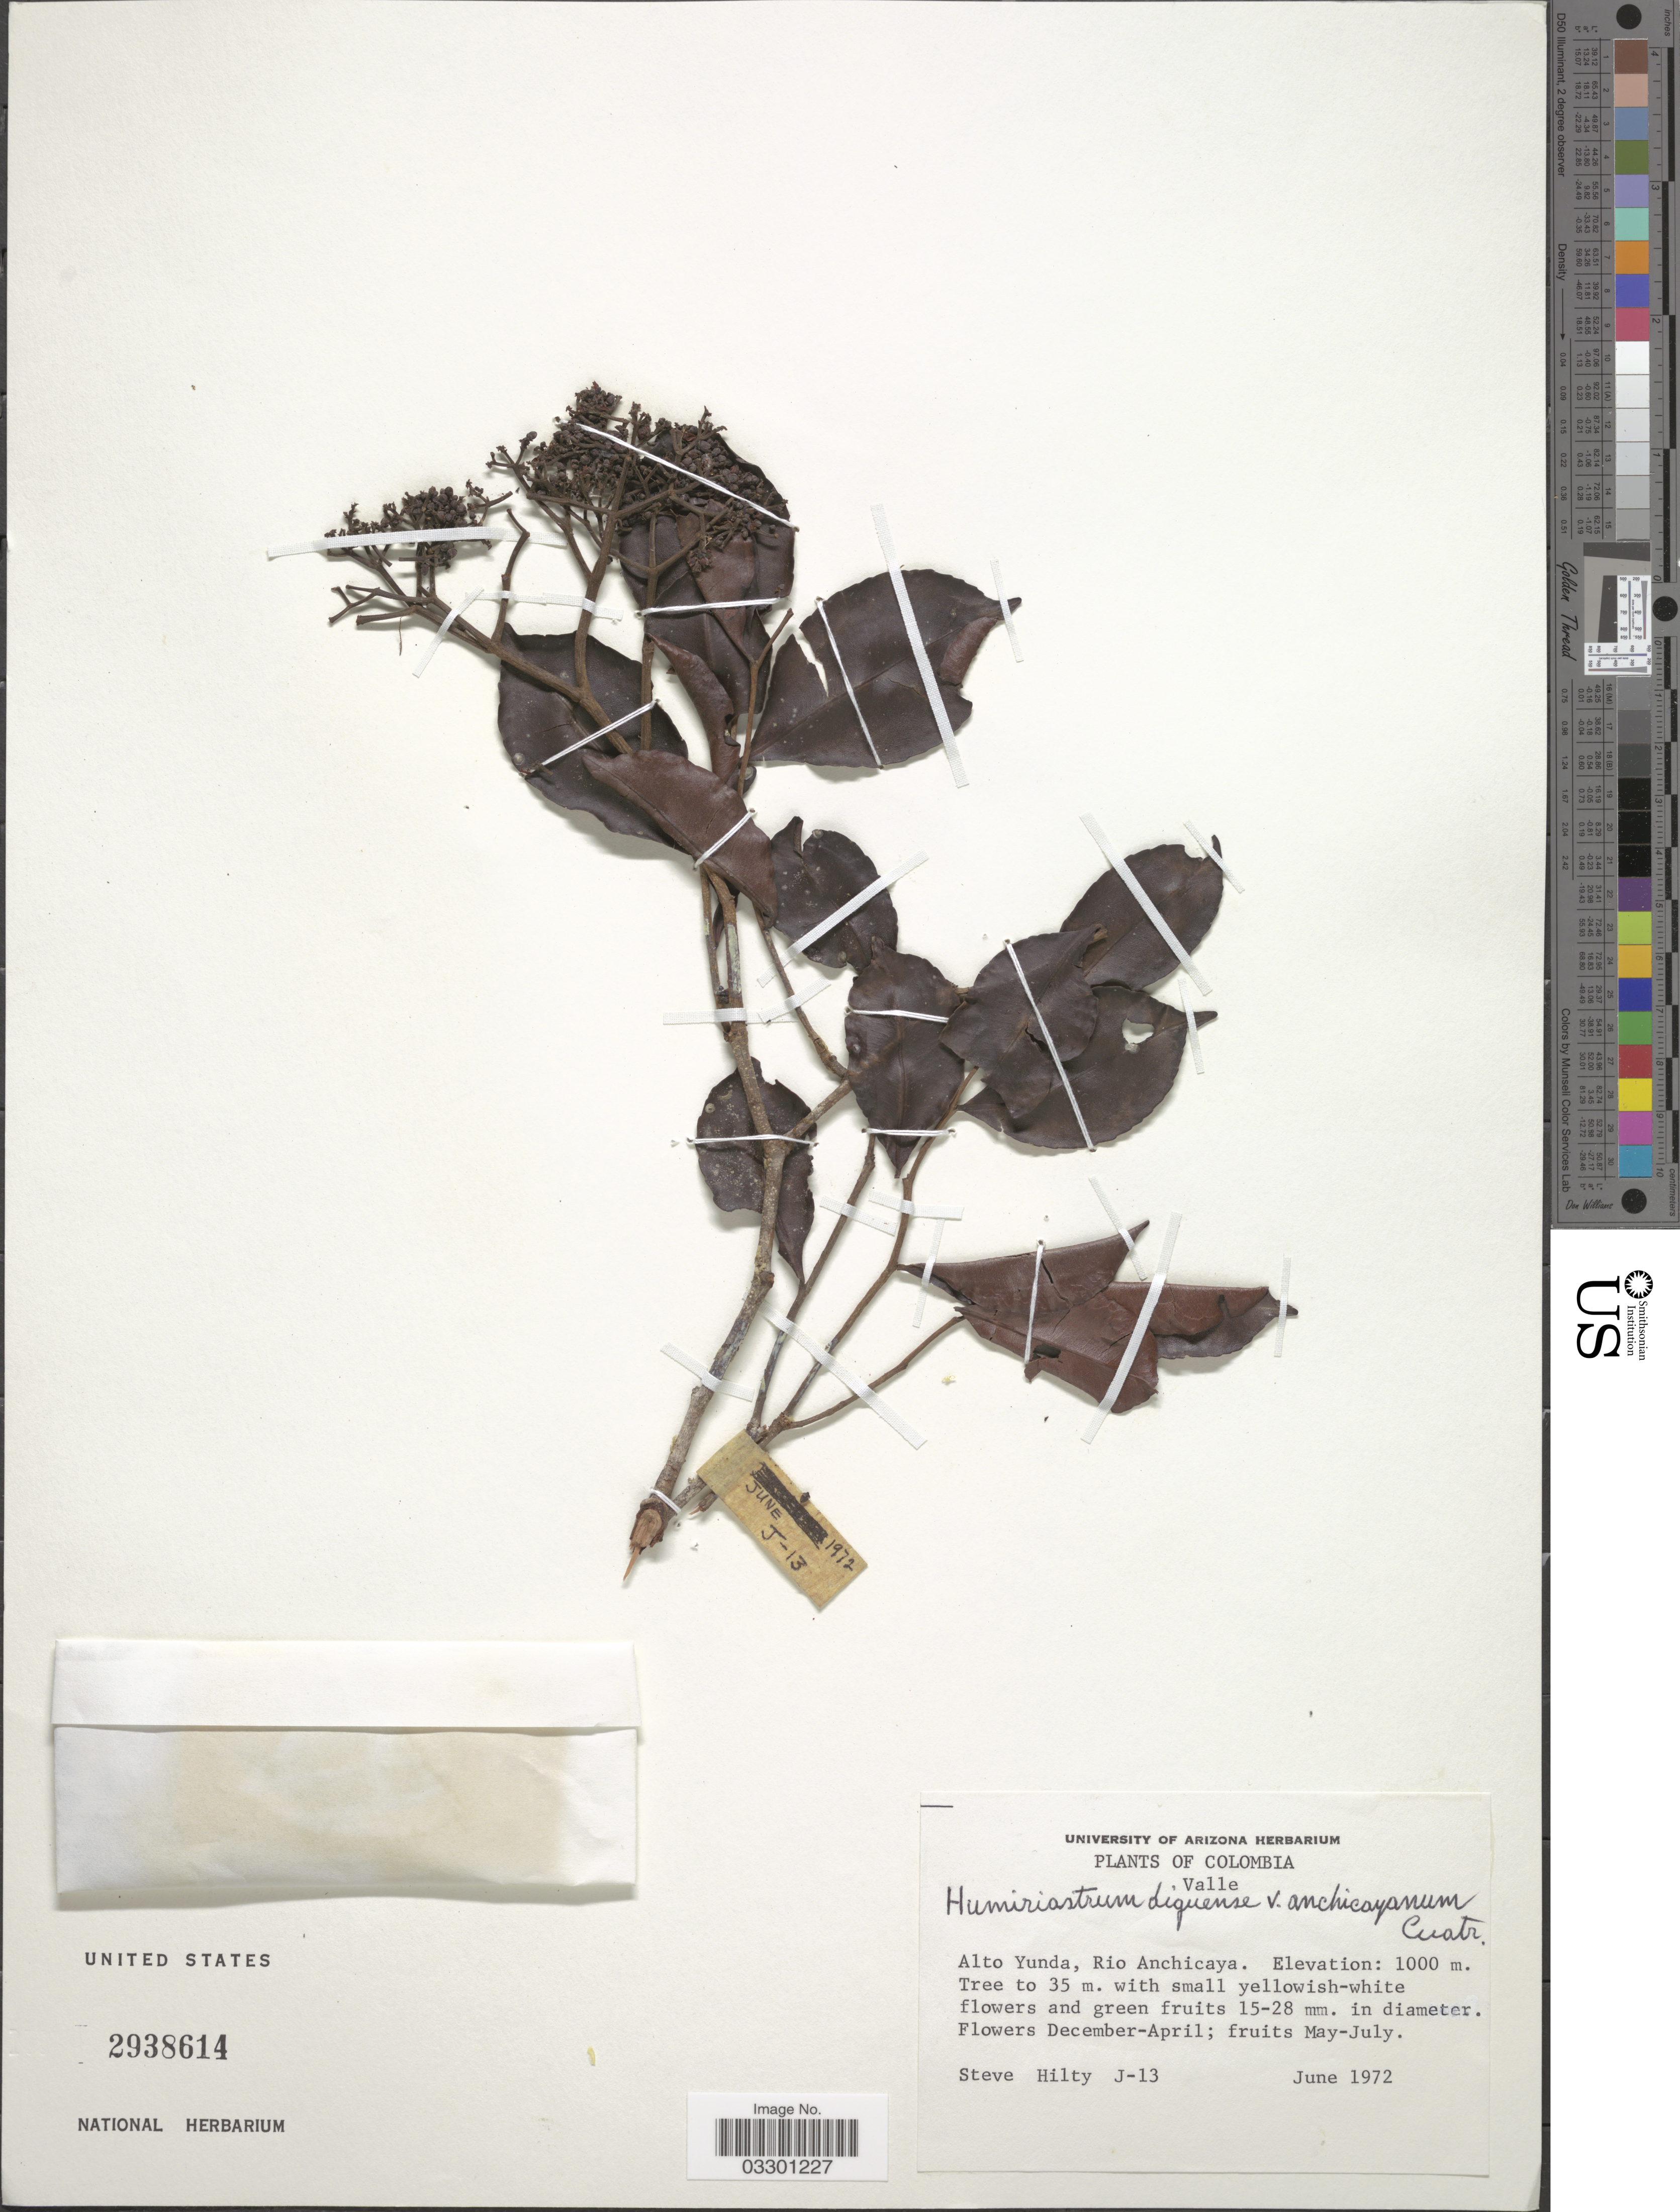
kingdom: Plantae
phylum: Tracheophyta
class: Magnoliopsida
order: Malpighiales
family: Humiriaceae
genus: Humiriastrum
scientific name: Humiriastrum diguense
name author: (Cuatrec.) Cuatrec.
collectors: S. Hilty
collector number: J-13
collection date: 1972-06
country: Colombia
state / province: Valle del Cauca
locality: Valle. Alto Yunda, Rio Anchicaya.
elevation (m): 1000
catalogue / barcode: US 2938614